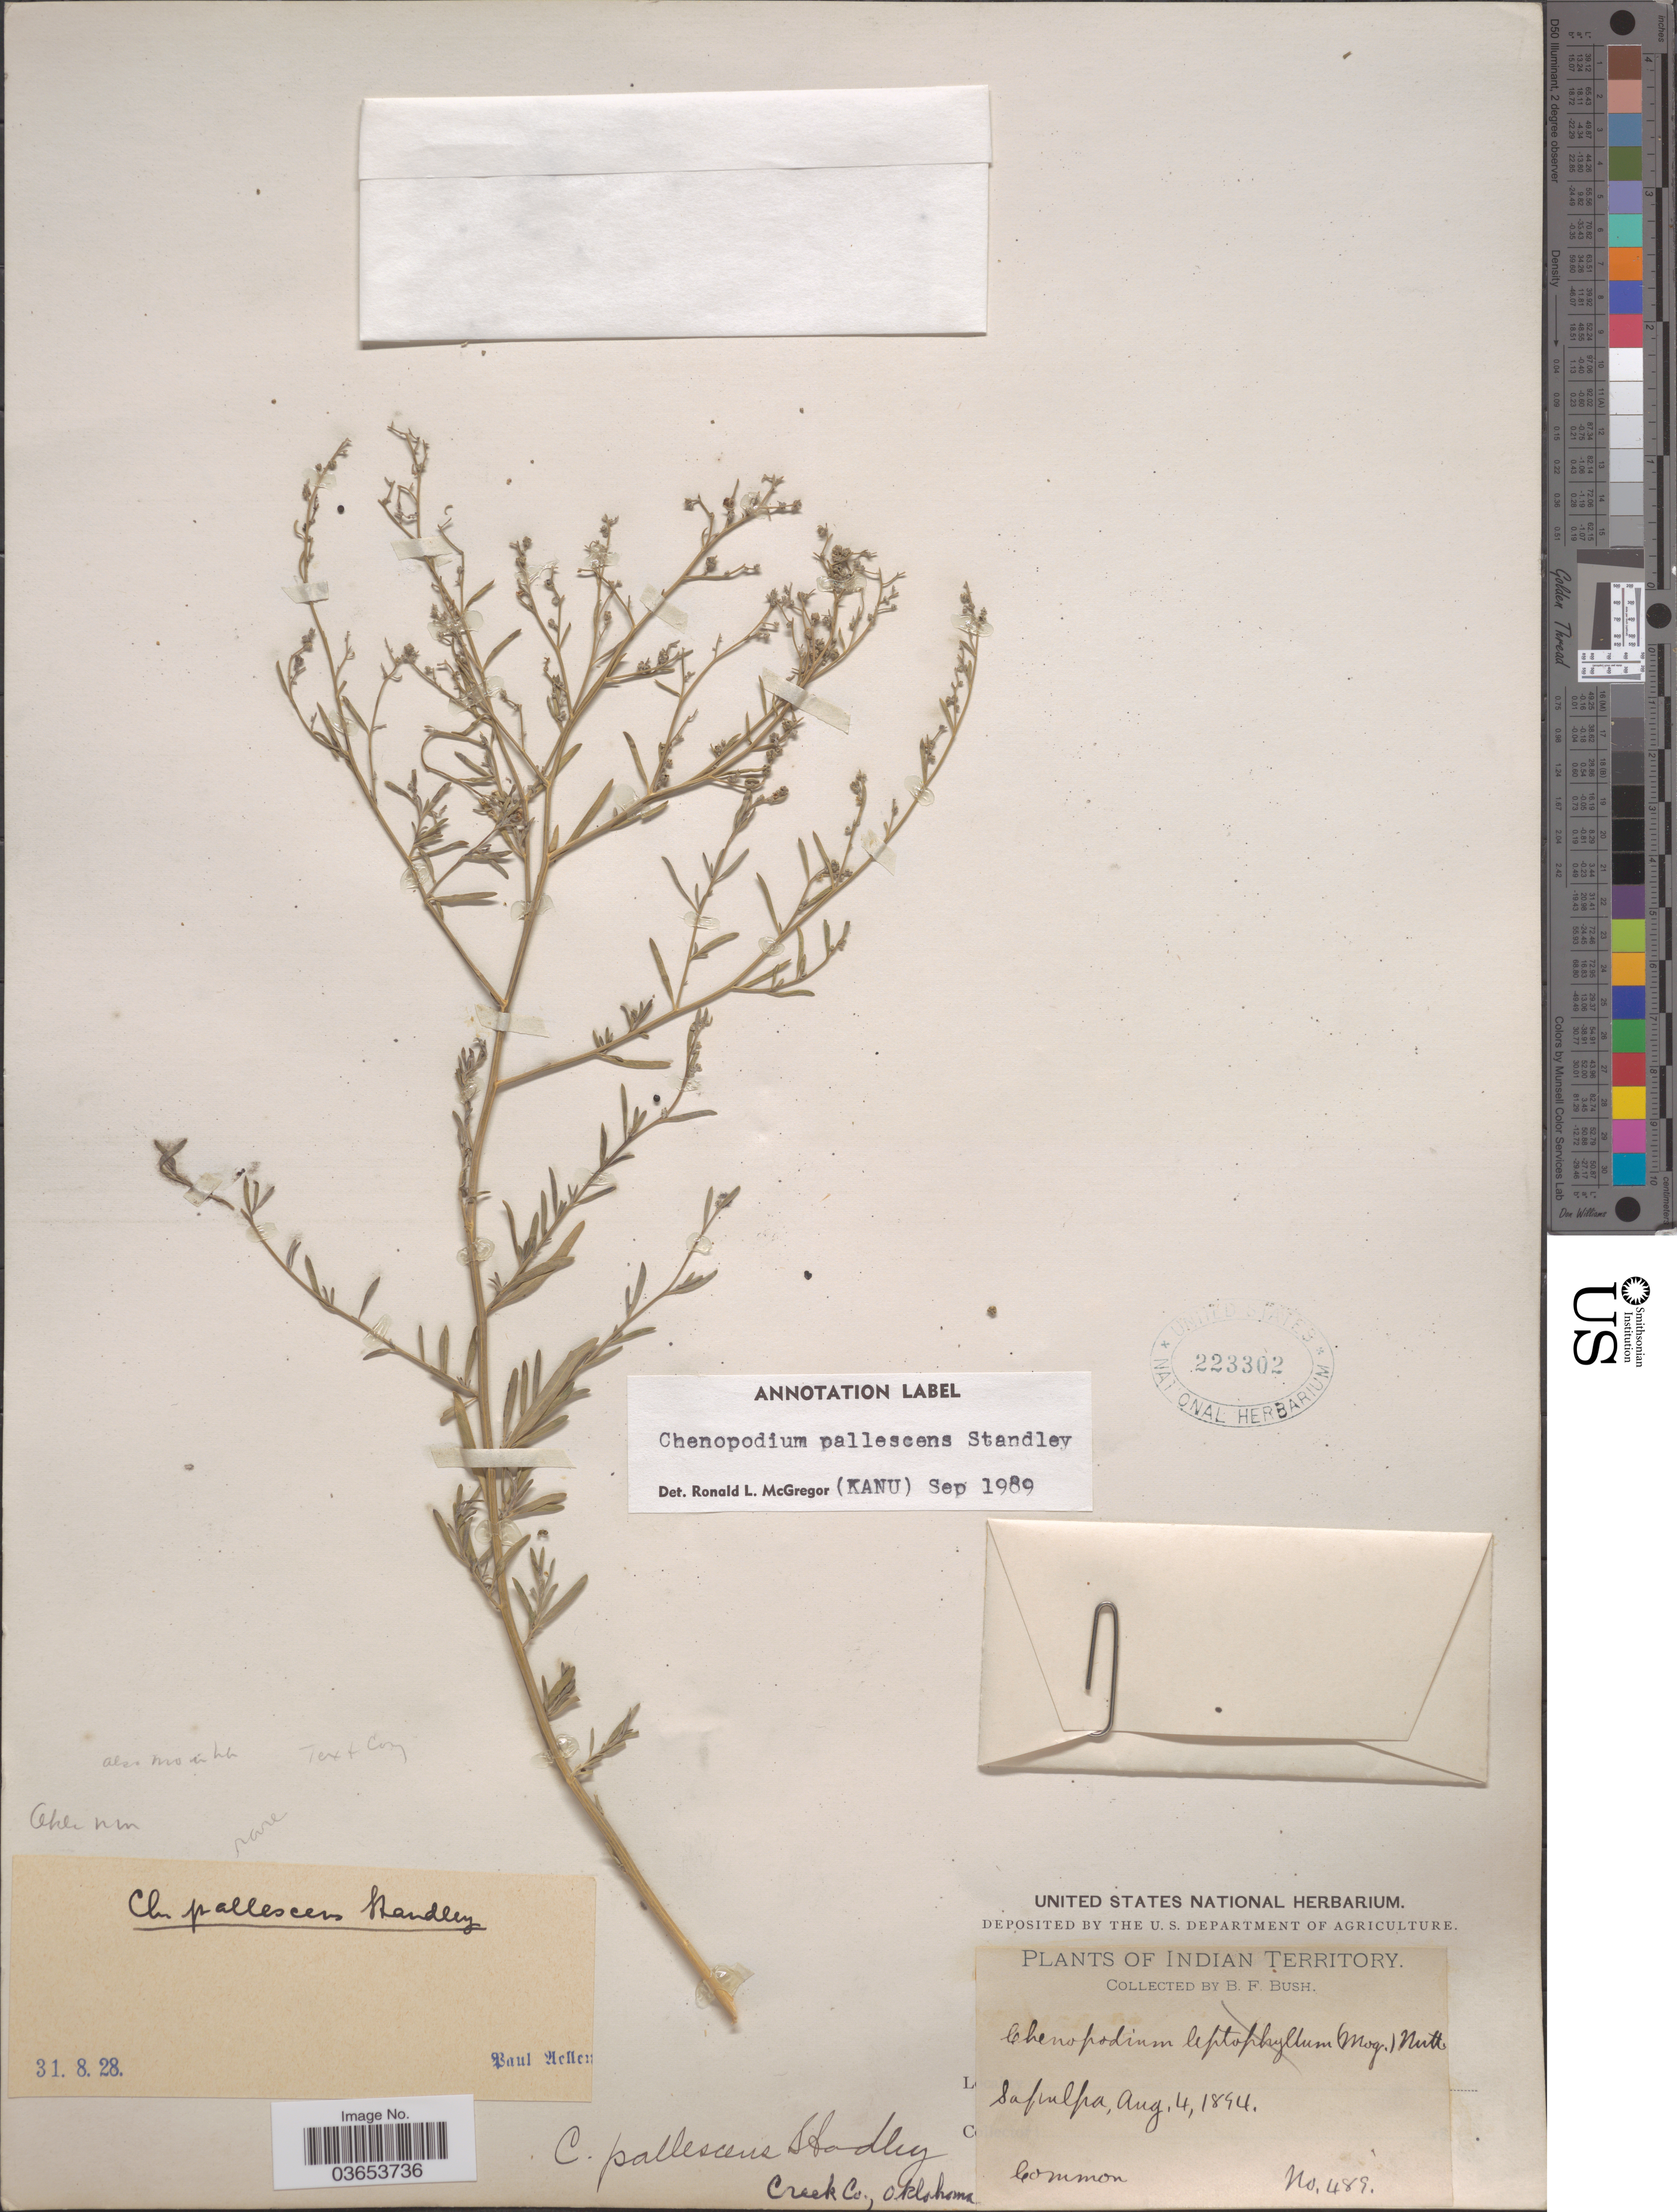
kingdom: Plantae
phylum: Tracheophyta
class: Magnoliopsida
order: Caryophyllales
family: Amaranthaceae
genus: Chenopodium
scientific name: Chenopodium pallescens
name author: Standl.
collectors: B. F. Bush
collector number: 489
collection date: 1894-08-04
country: United States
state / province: Oklahoma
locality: Indian Territory. Sapulpa. Creek Co.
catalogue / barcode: US 223302